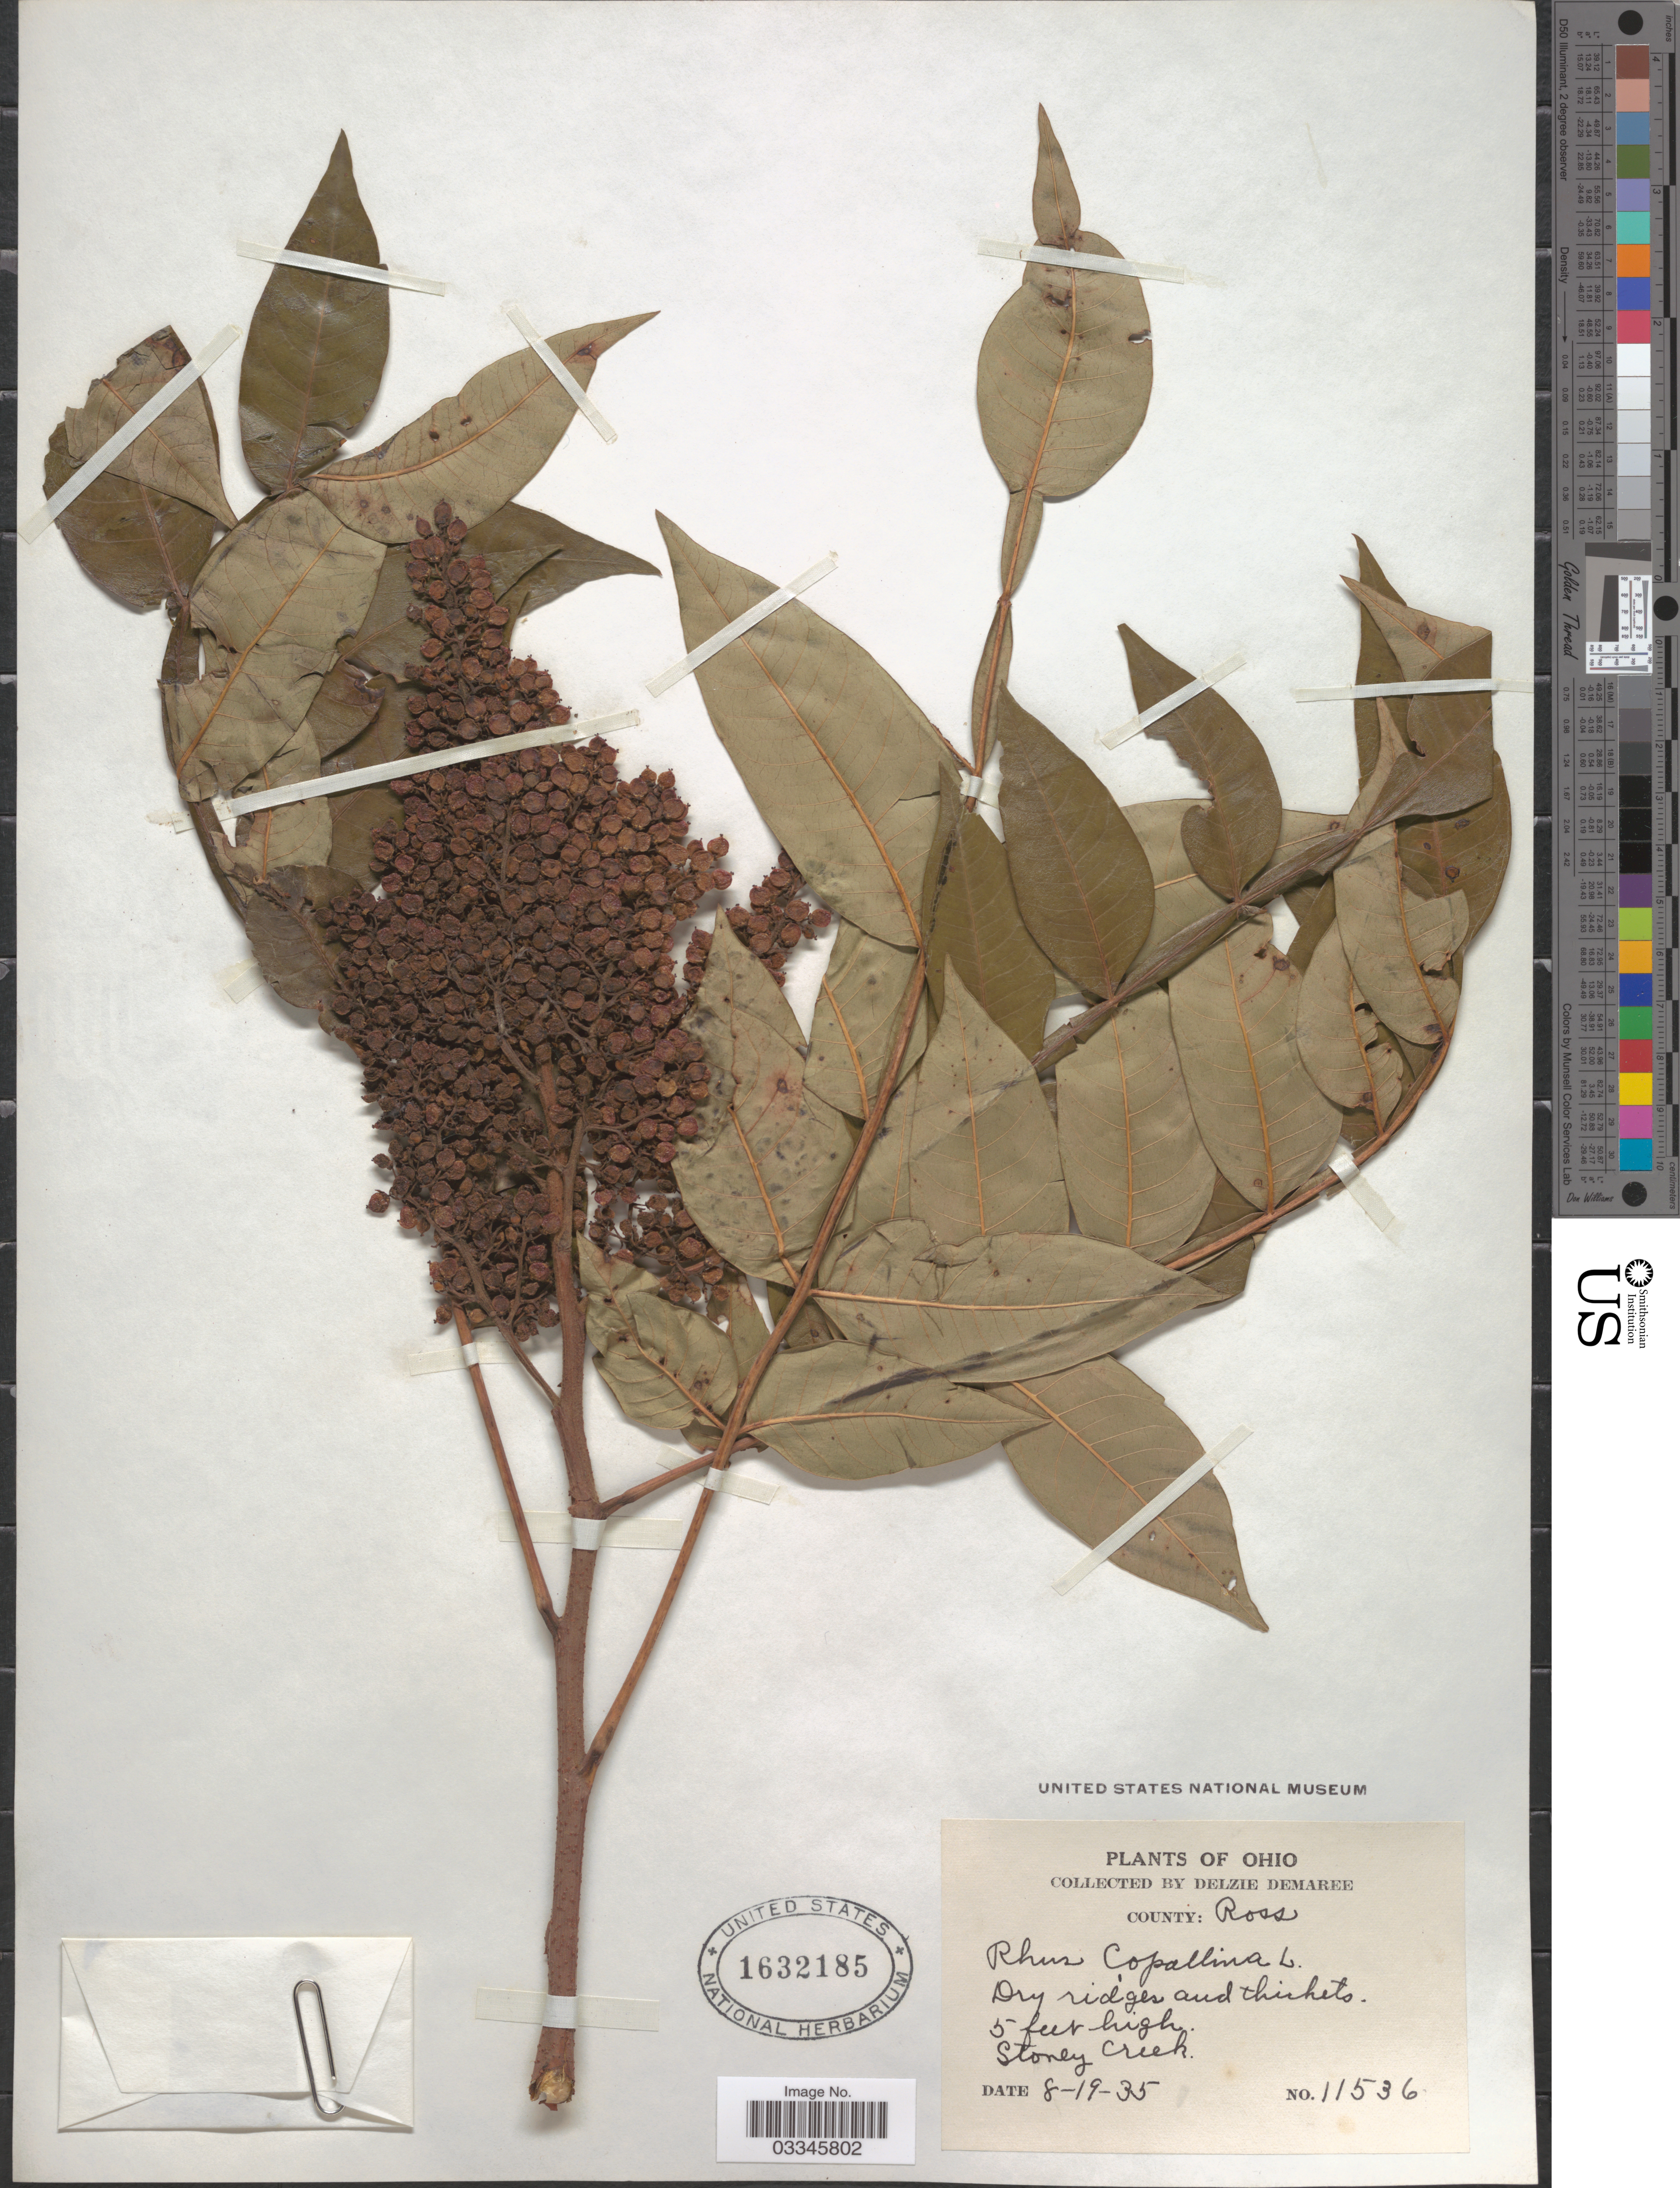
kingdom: Plantae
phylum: Tracheophyta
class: Magnoliopsida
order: Sapindales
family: Anacardiaceae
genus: Rhus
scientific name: Rhus copallinum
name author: L.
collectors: D. Demaree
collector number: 11536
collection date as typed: Transcribed d/m/y: 19/8/35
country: United States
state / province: Ohio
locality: County: Ross. Stoney Creek.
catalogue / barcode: US 1632185